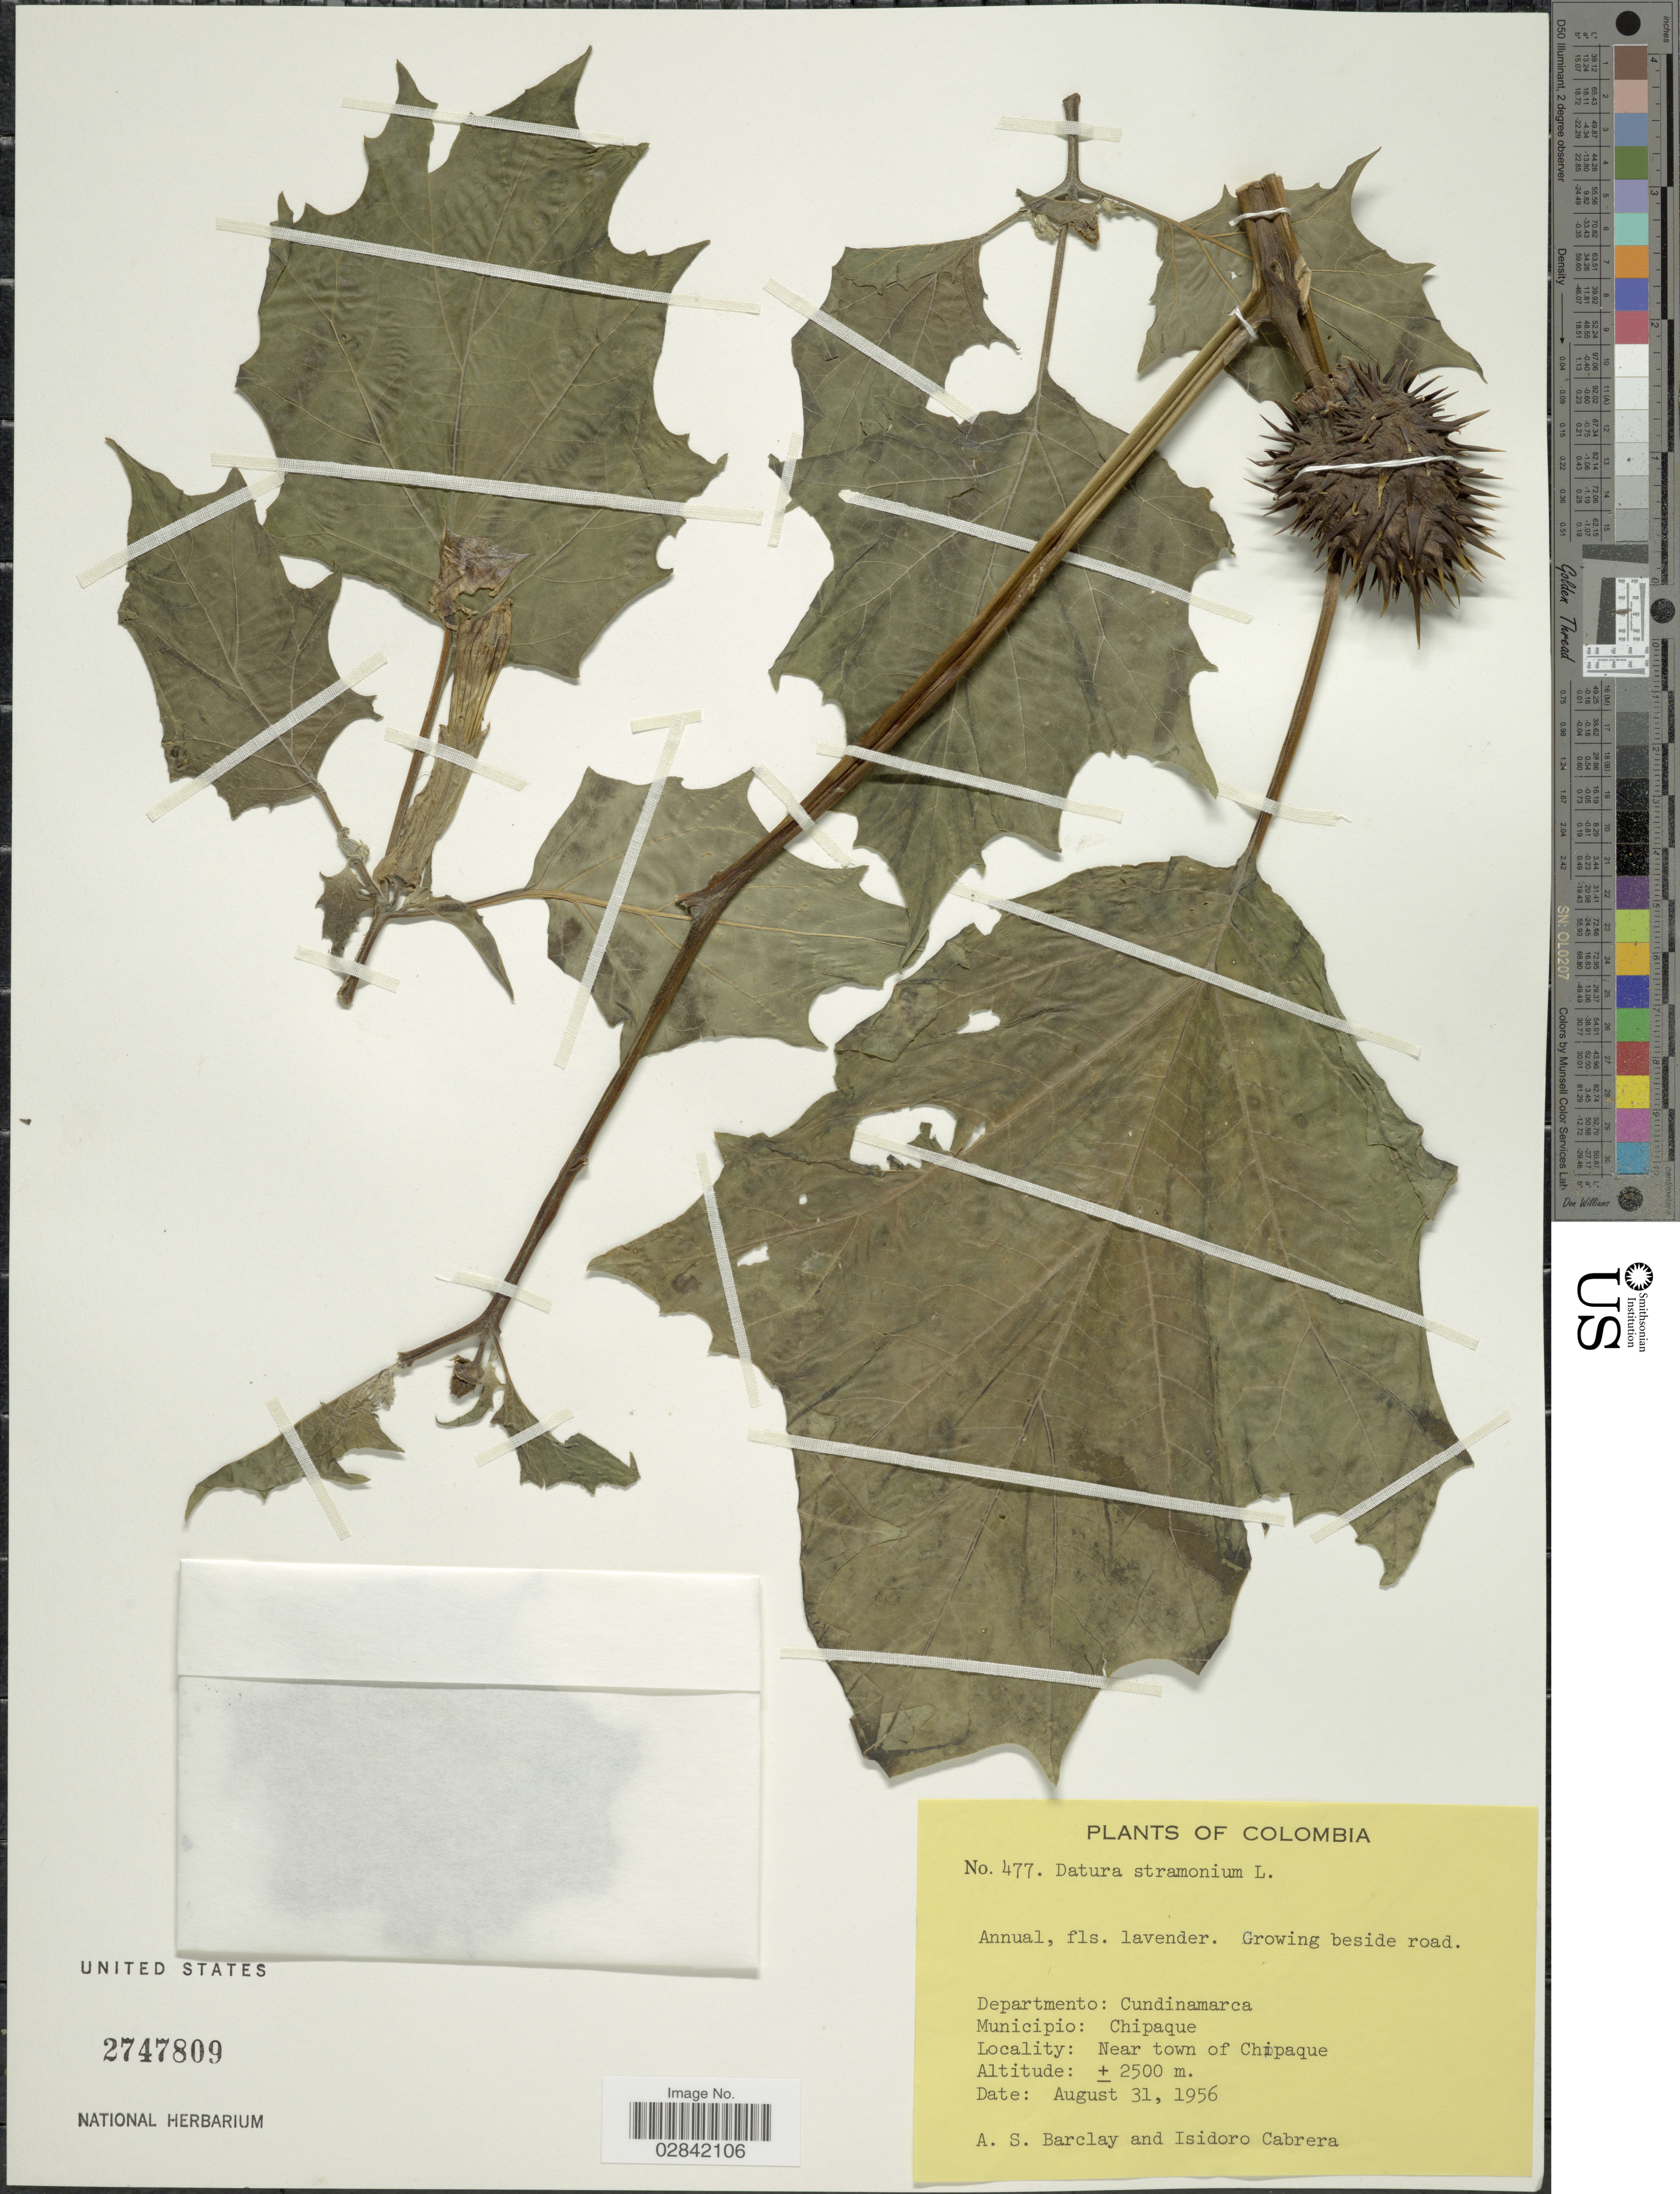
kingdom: Plantae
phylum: Tracheophyta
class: Magnoliopsida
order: Solanales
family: Solanaceae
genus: Datura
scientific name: Datura stramonium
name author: L.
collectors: A. S. Barclay & I. Cabrera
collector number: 477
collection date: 1956-08-31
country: Colombia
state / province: Cundinamarca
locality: Departmento: Cundinamarca, Municipio: Chipaque, Near town of Chipaque.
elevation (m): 2500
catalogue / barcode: US 2747809